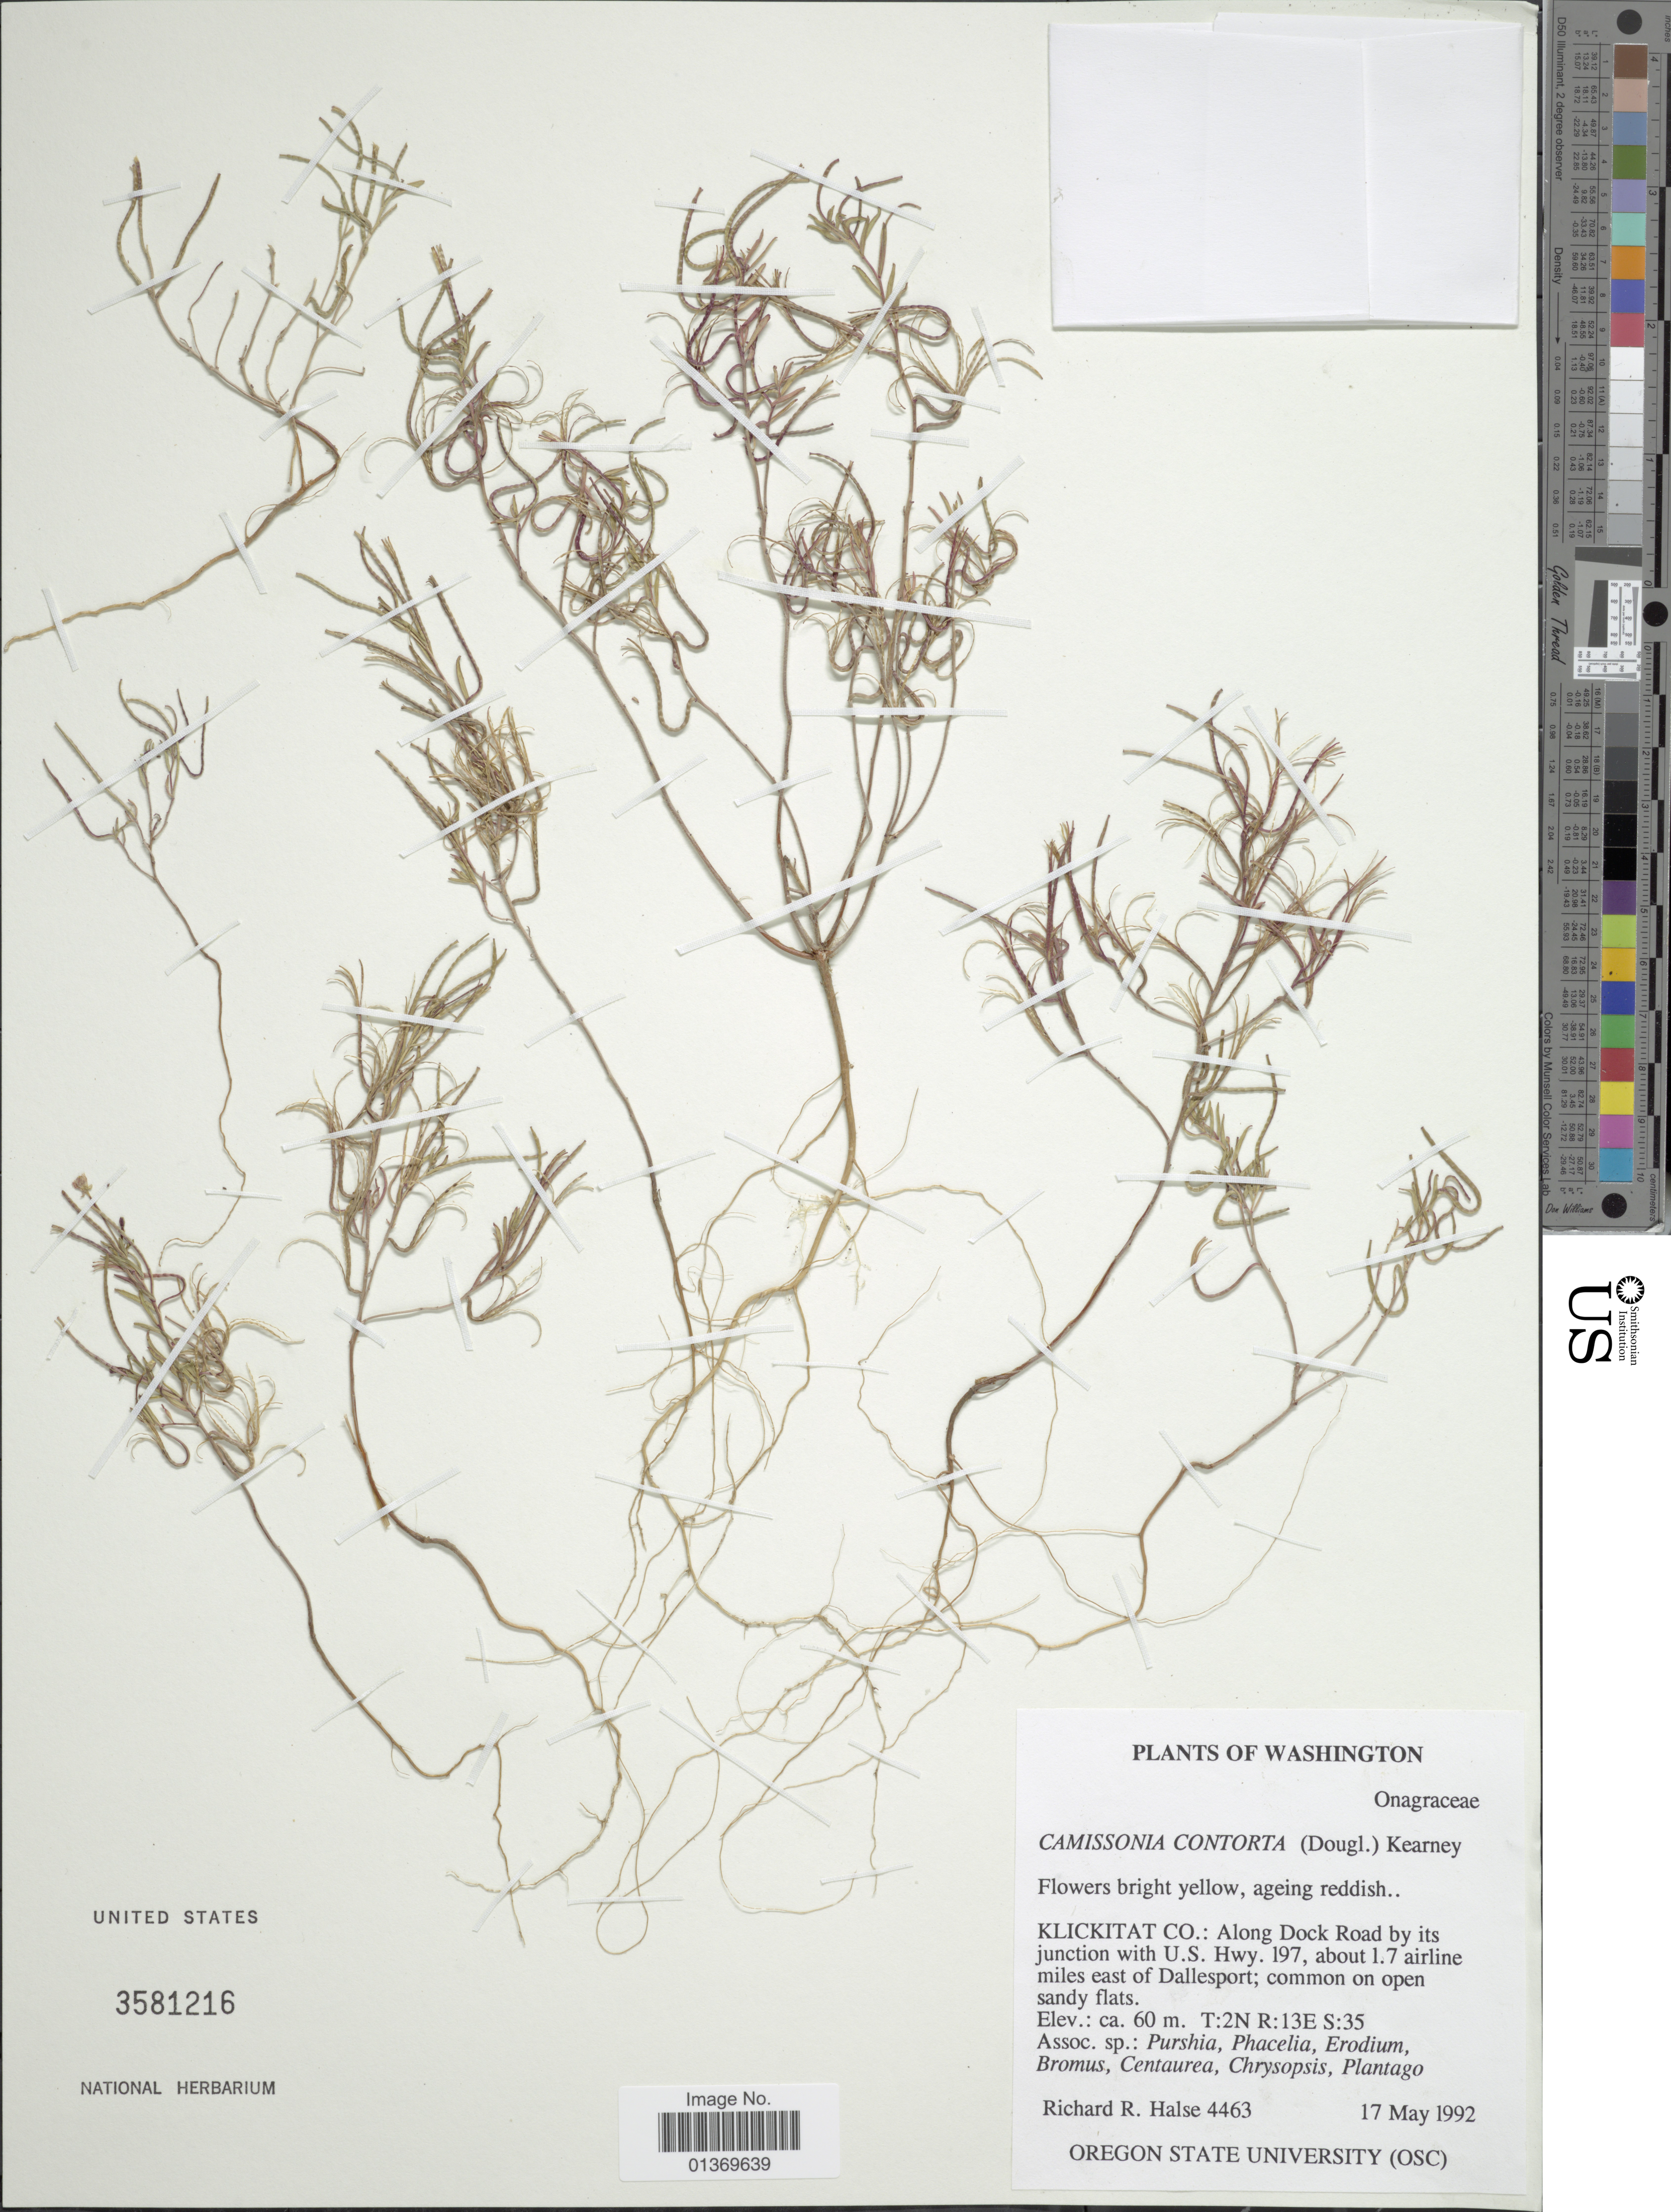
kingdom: Plantae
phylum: Tracheophyta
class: Magnoliopsida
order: Myrtales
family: Onagraceae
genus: Camissonia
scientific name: Camissonia contorta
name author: (Douglas) Kearney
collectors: R. Halse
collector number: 4463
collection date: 1992-05-17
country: United States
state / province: Washington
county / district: Klickitat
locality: Klickitat Co.: Along Dock Road by its junction with U.S. Hwy. 197, about 1.7 airline miles east of Dallesport, T:2N R:13E S:35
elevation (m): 60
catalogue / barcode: US 3581216